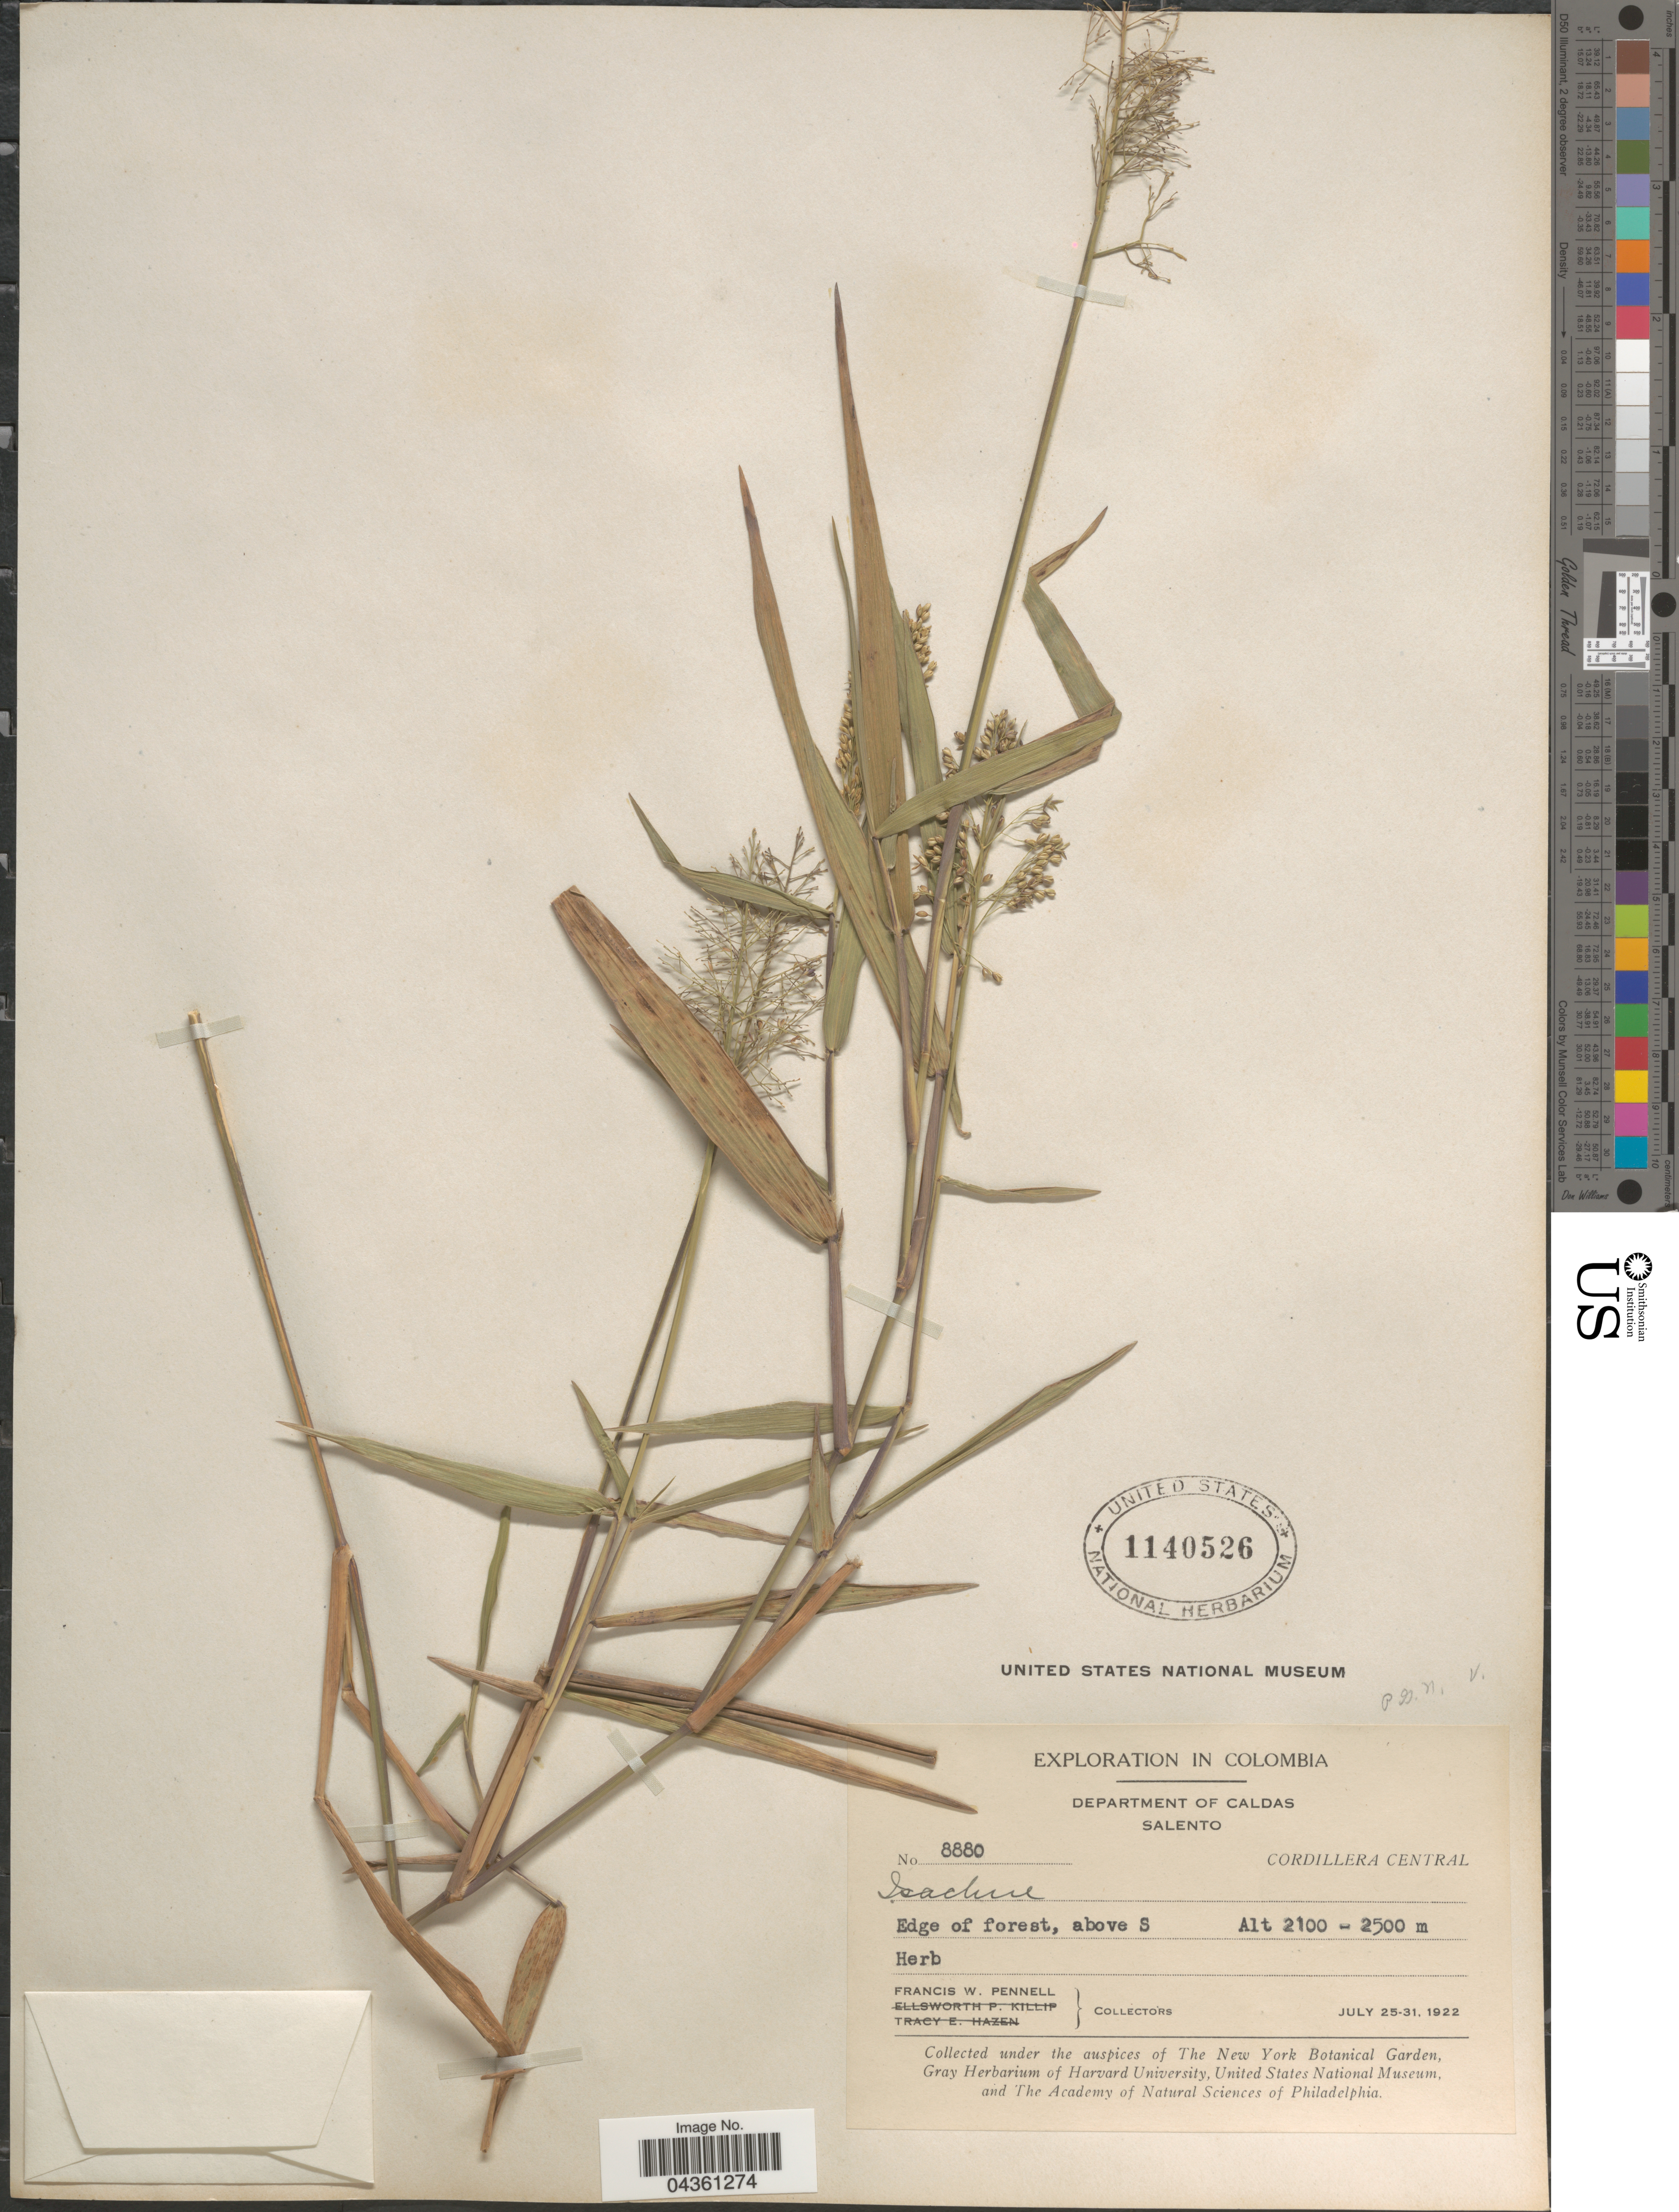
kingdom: Plantae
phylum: Tracheophyta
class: Liliopsida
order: Poales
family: Poaceae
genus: Isachne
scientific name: Isachne ligulata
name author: Swallen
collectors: F. W. Pennell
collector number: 8880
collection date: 1922-07-25/1922-07-31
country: Colombia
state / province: Caldas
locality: Exploration in Colombia. Department of Caldas. Salento. Cordillera Central. Edge of forest, above S.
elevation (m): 2100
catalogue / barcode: US 1140526